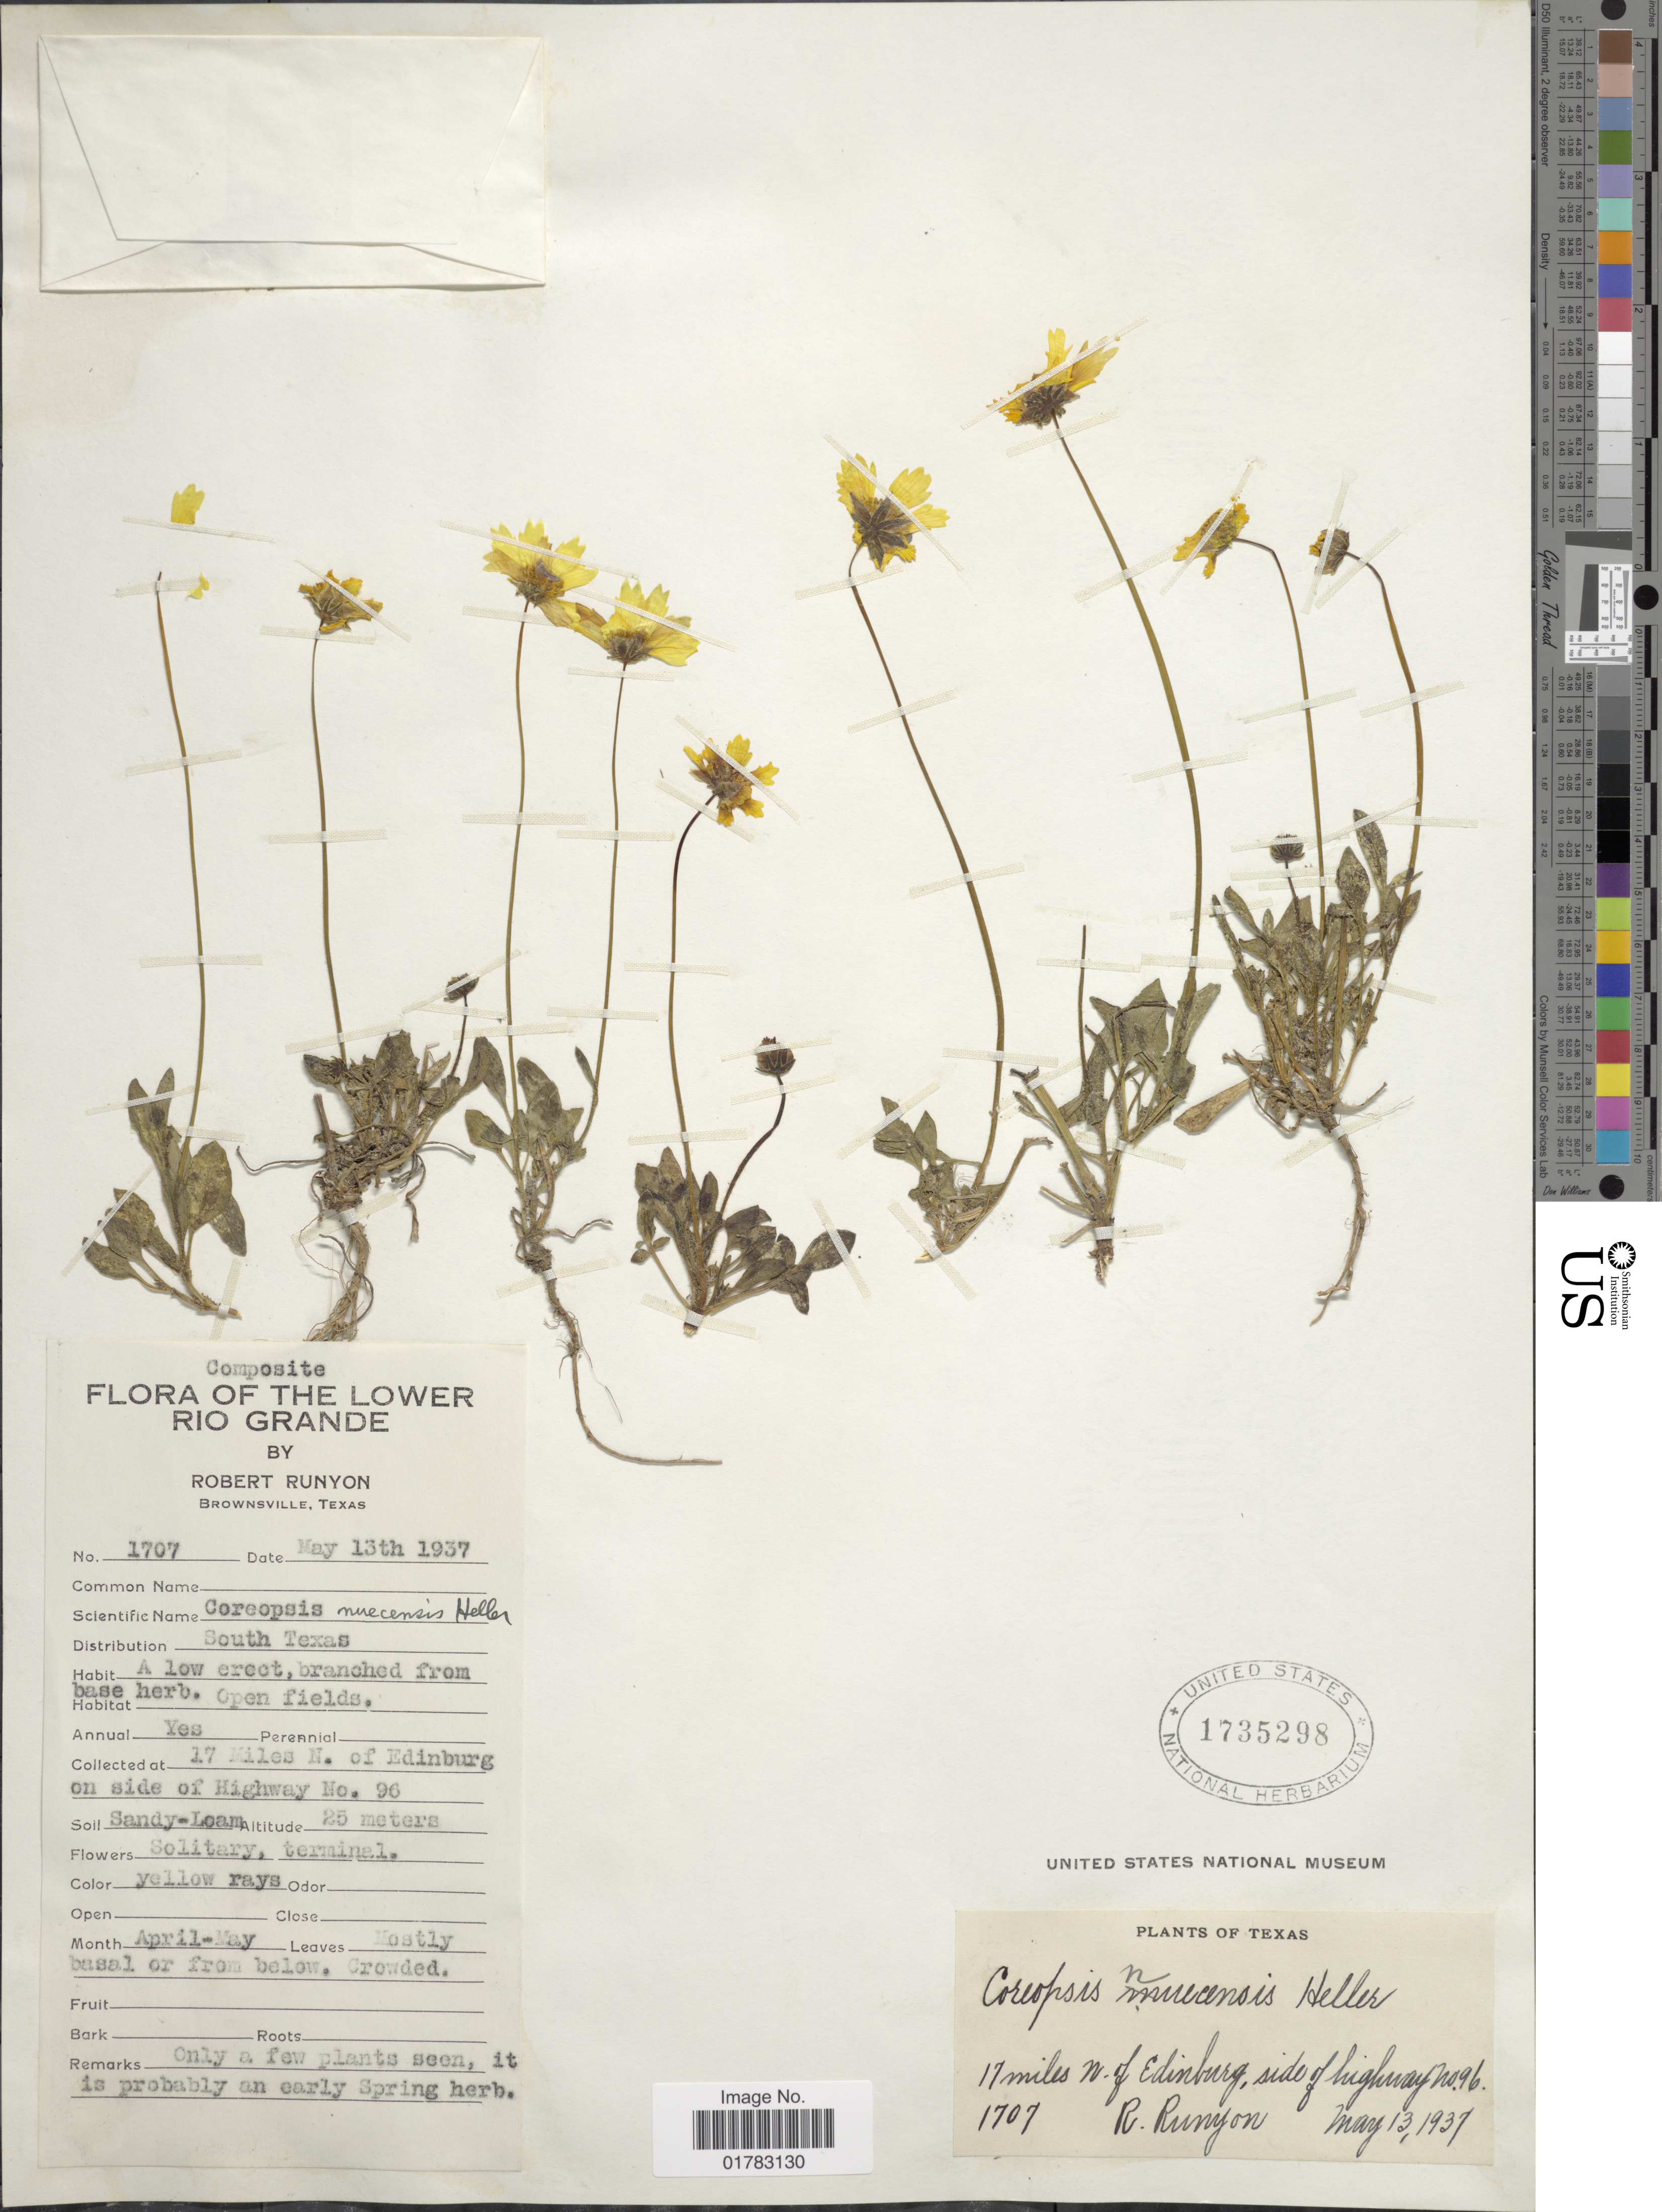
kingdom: Plantae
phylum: Tracheophyta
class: Magnoliopsida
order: Asterales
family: Asteraceae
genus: Coreopsis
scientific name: Coreopsis nuecensis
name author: A. Heller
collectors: R. Runyon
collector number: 1707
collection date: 1937-05-13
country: United States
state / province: Texas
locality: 17 miles N. of Edinburg, side of Highway No. 96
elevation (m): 25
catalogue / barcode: US 1735298